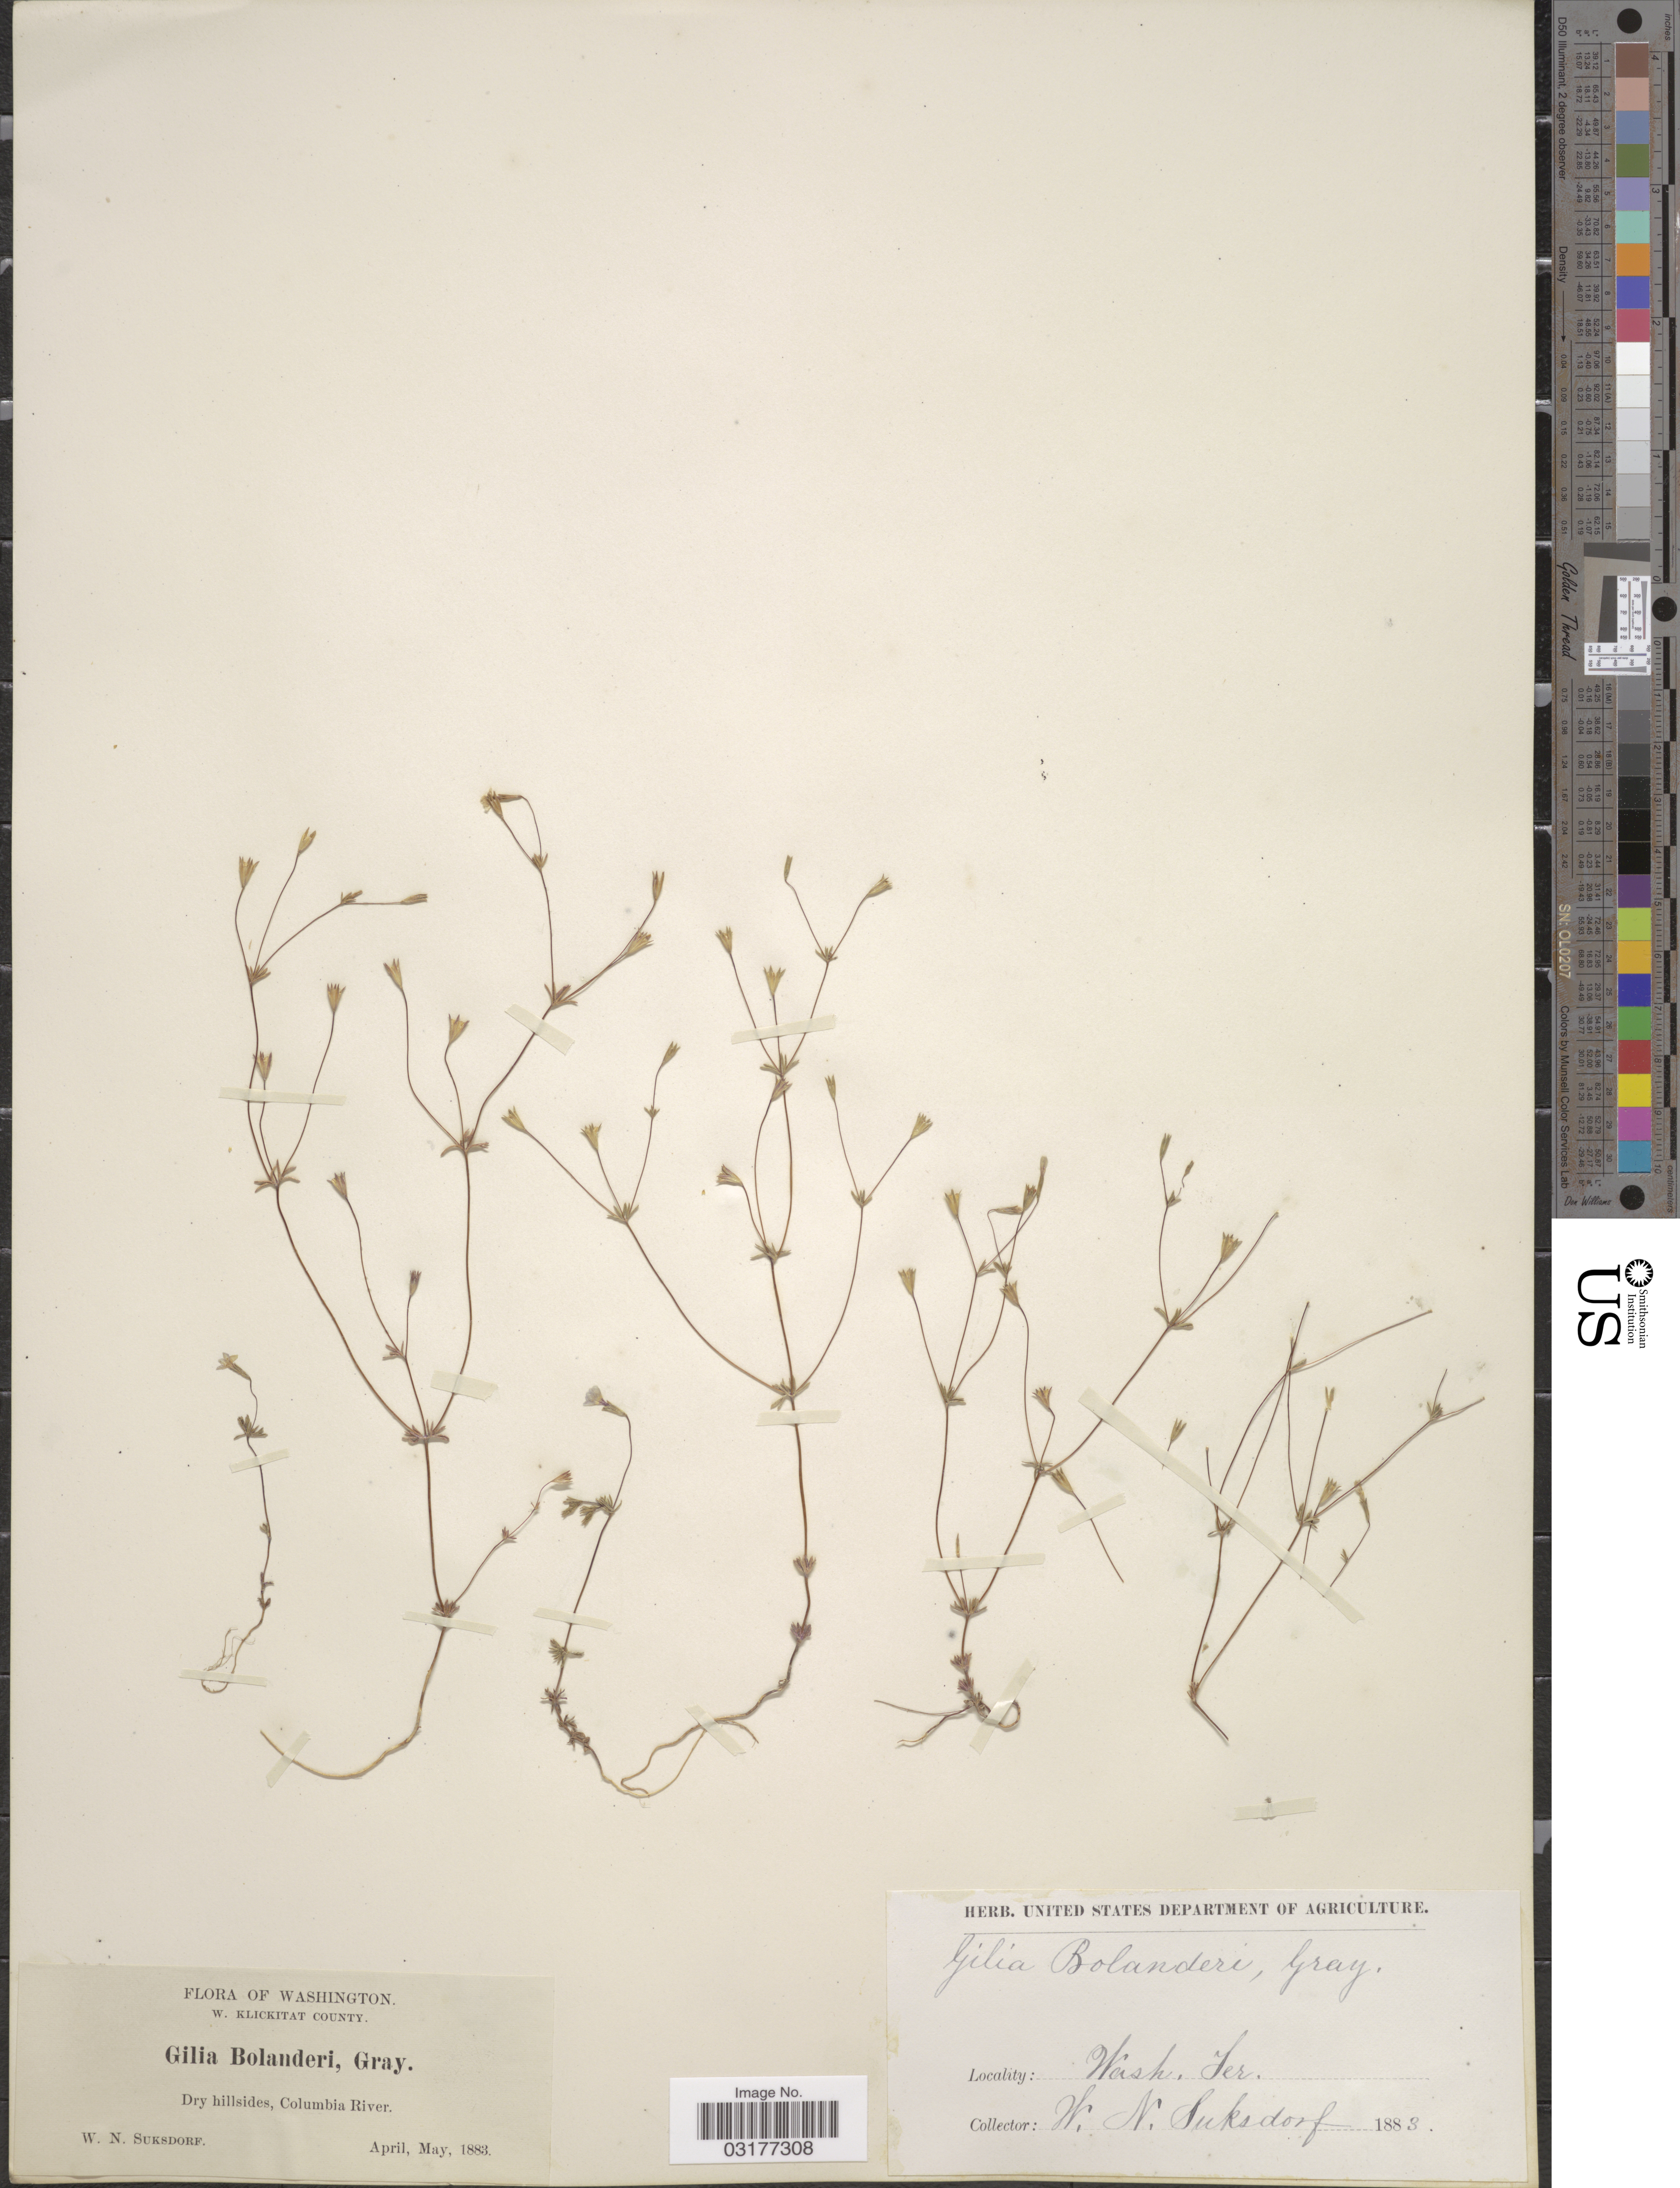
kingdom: Plantae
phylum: Tracheophyta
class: Magnoliopsida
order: Ericales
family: Polemoniaceae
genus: Leptosiphon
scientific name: Leptosiphon bolanderi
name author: (A. Gray) J.M. Porter & L.A. Johnson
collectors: W. N. Suksdorf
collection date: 1883-04/1883-05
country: United States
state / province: Washington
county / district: Klickitat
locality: W. Klickitat County. Columbia River. Wash. Terr.